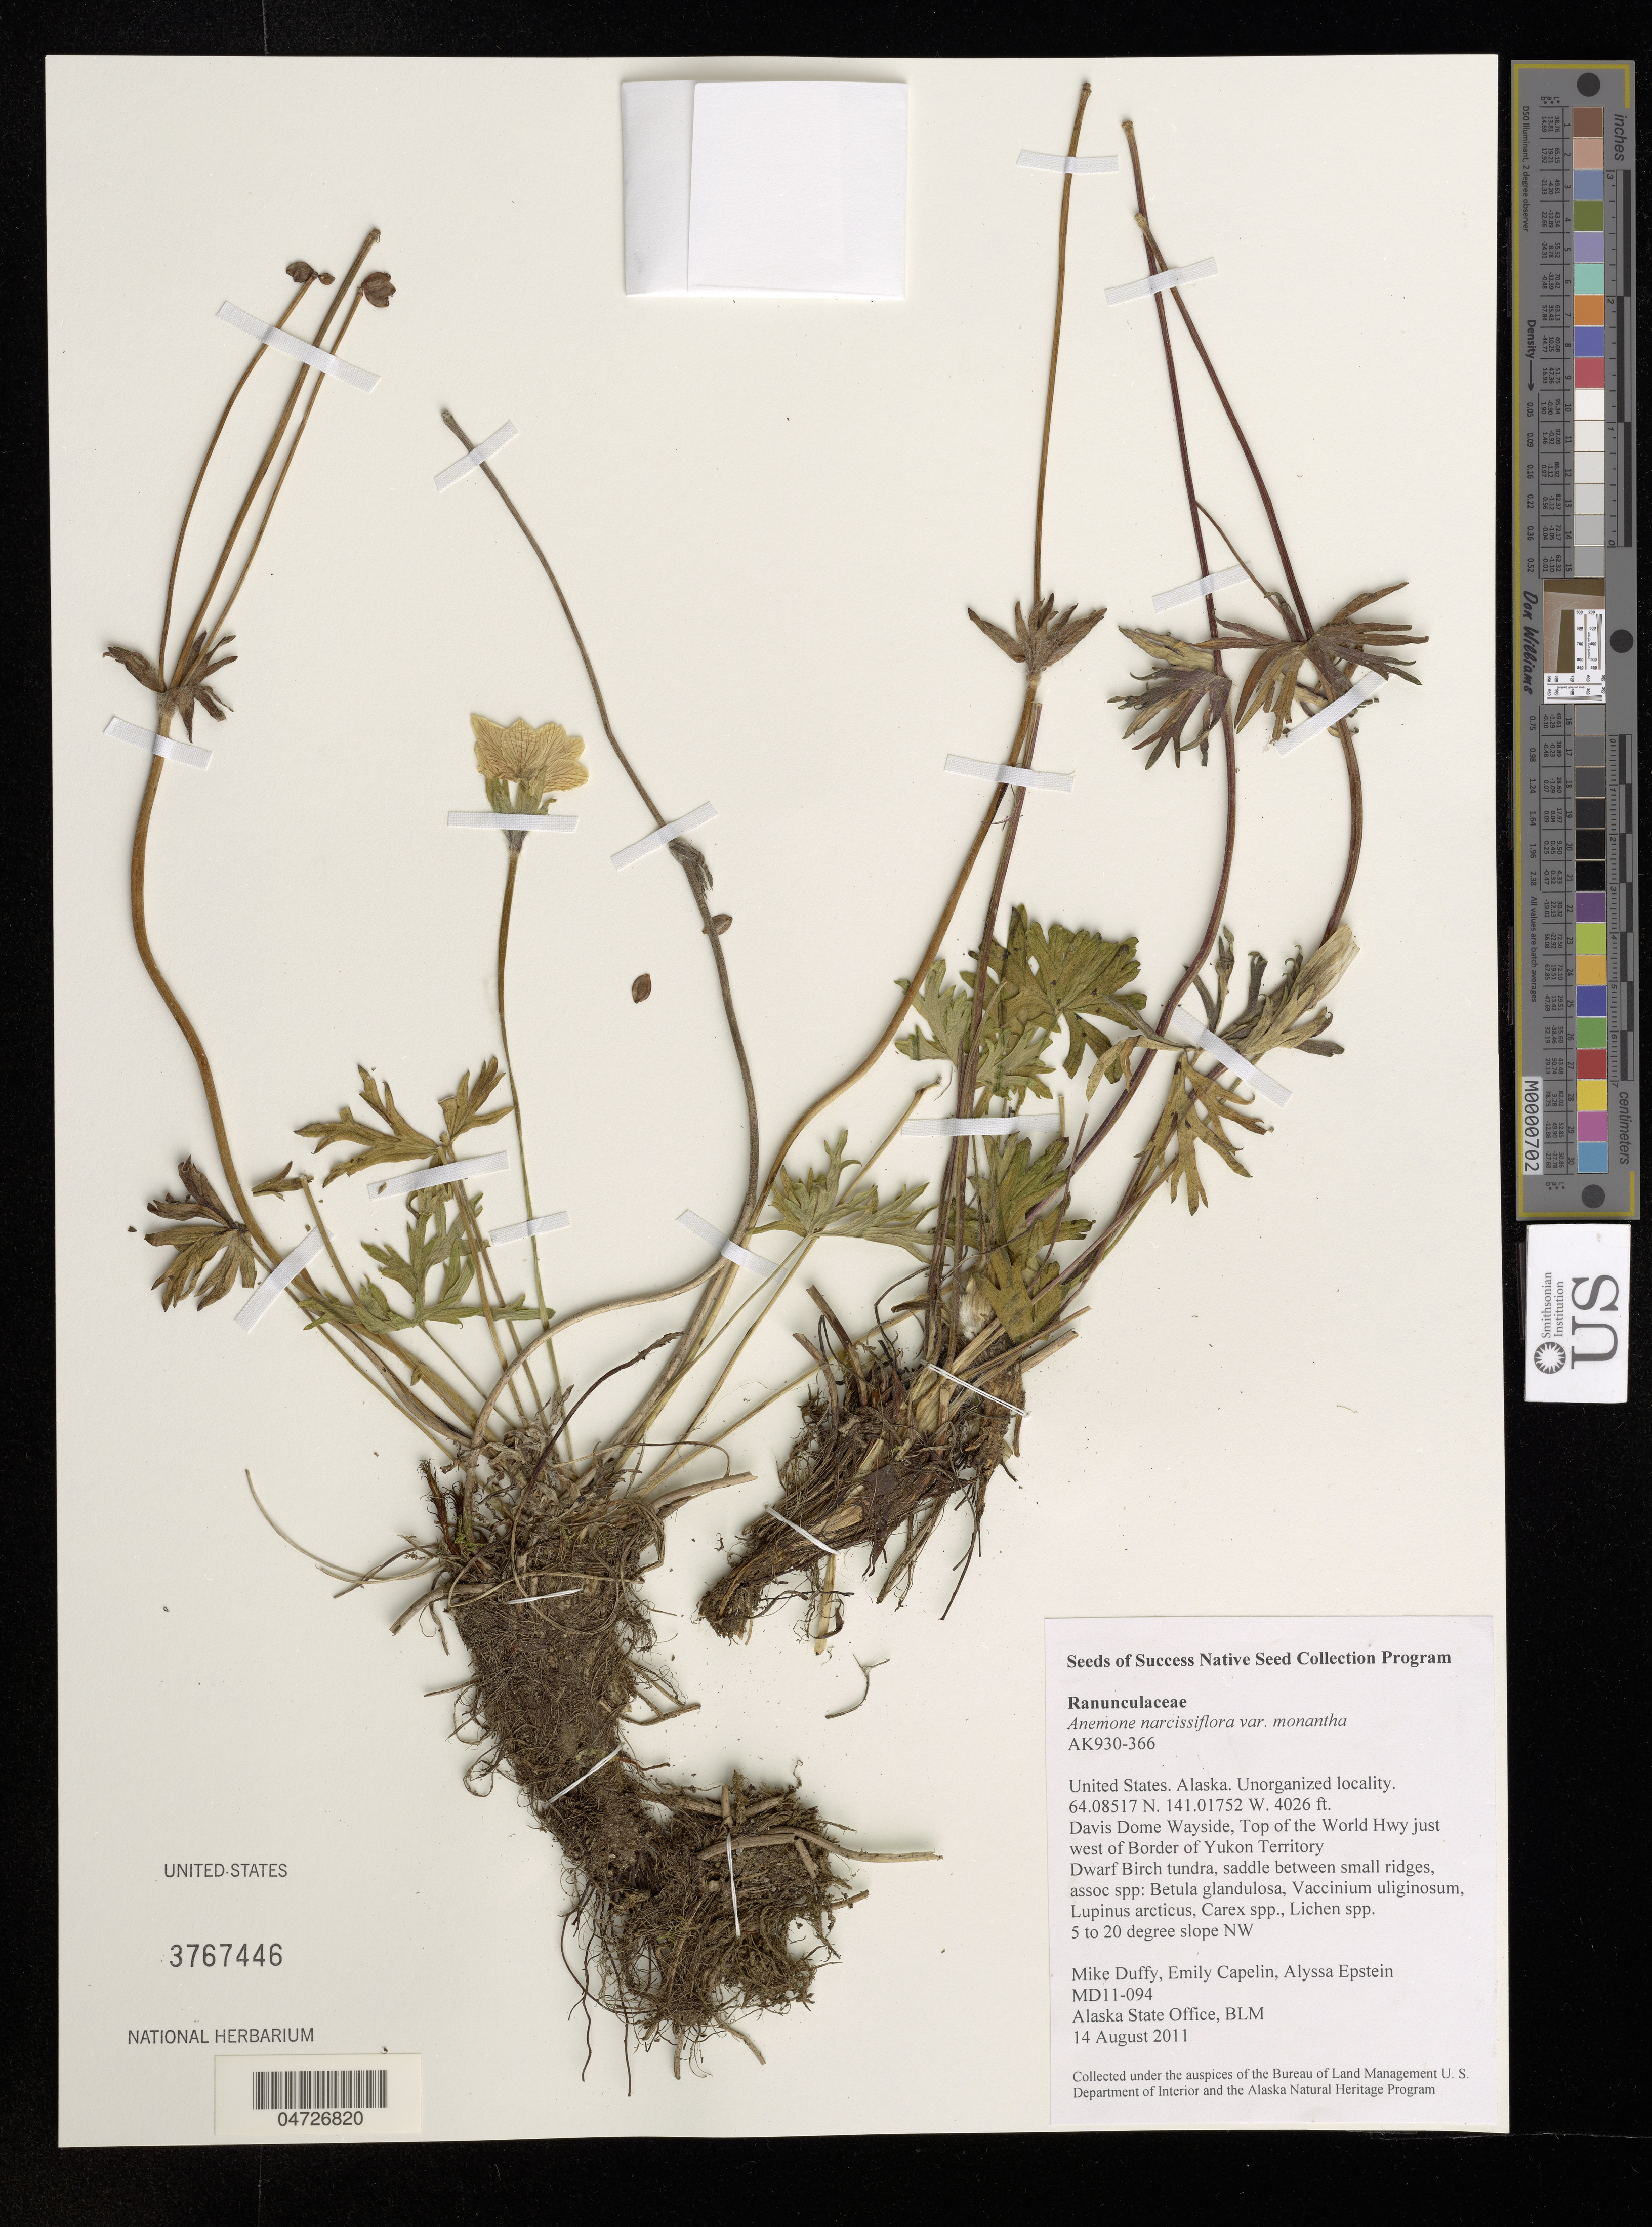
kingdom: Plantae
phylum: Tracheophyta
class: Magnoliopsida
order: Ranunculales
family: Ranunculaceae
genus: Anemone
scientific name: Anemone narcissiflora var. monantha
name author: DC.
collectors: M. Duffy, E. Capelin & A. Epstein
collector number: MD11-094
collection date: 2011-08-14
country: United States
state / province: Alaska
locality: Unorganized locality. Davis Dome Wayside, Top of the World Hwy just west of Border of Yukon Territory.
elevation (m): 1227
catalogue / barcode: US 3767446